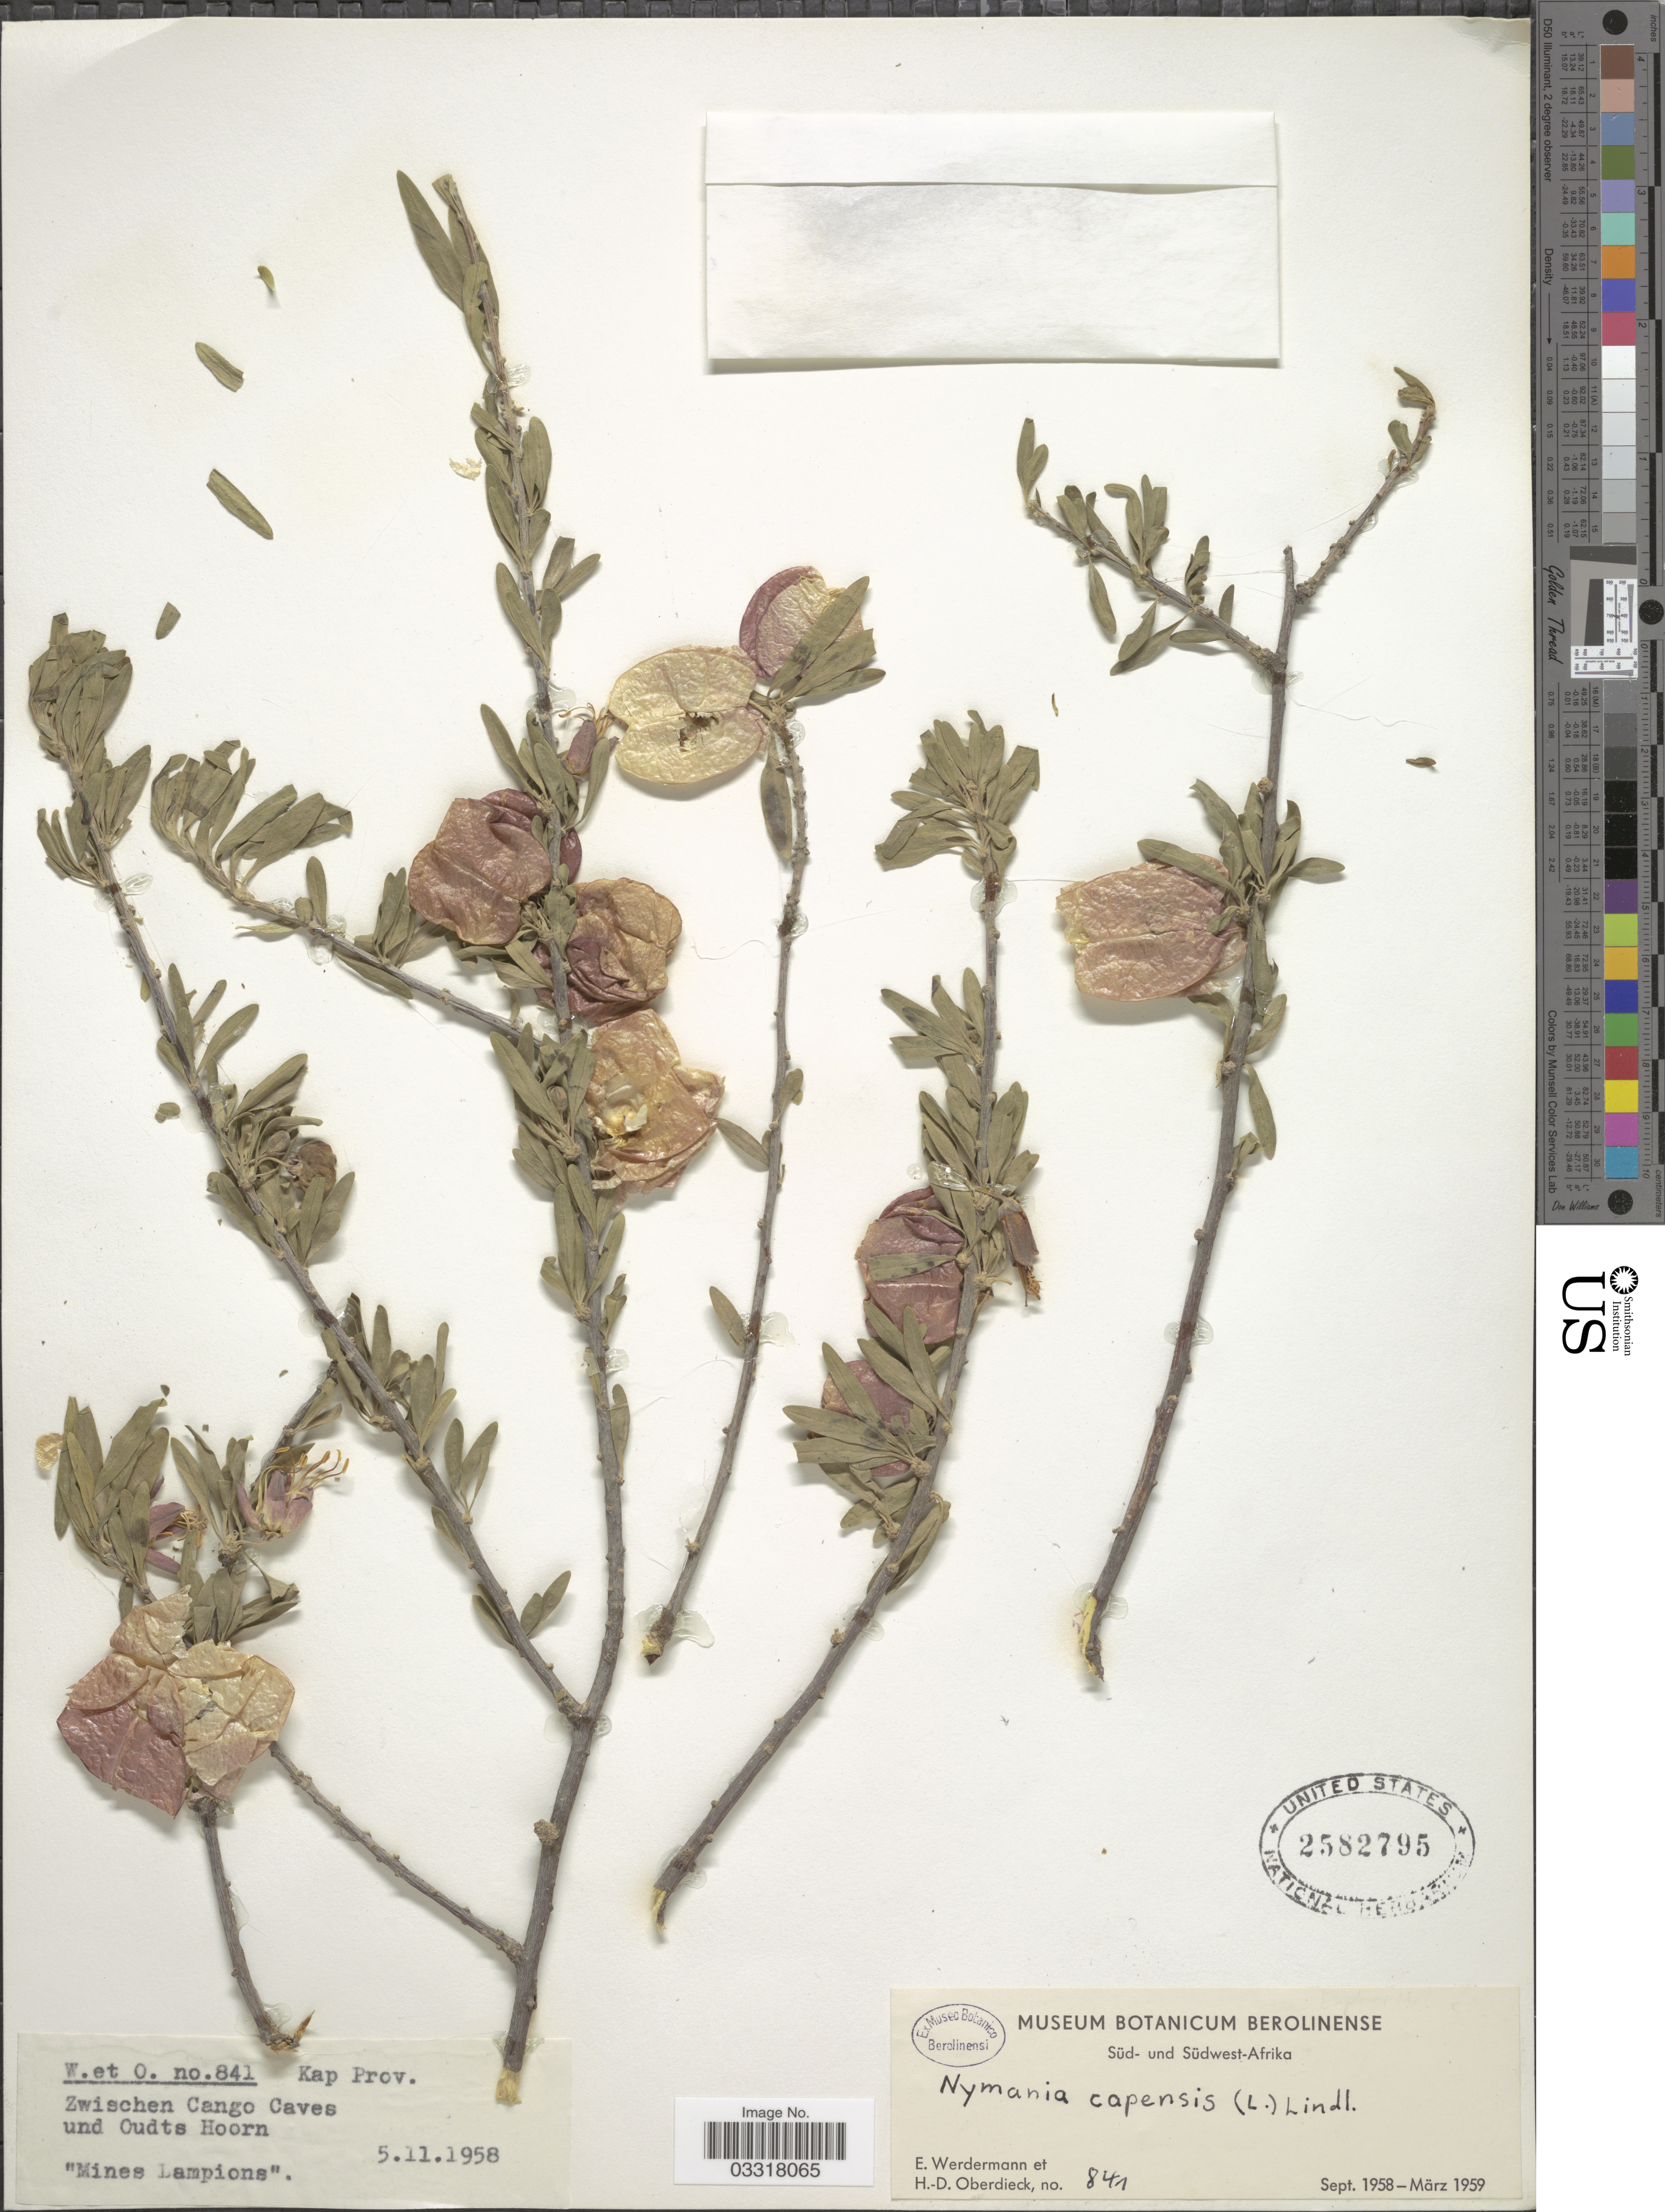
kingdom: Plantae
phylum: Tracheophyta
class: Magnoliopsida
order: Sapindales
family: Meliaceae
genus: Nymania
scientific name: Nymania capensis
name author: (Thunb.) Lindb.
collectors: E. Werdermann & H. Oberdieck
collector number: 841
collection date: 1958-11-05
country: South Africa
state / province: Western Cape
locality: Kap Prov. Zwischen Cango Caves und Oudts Hoorn.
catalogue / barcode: US 2582795